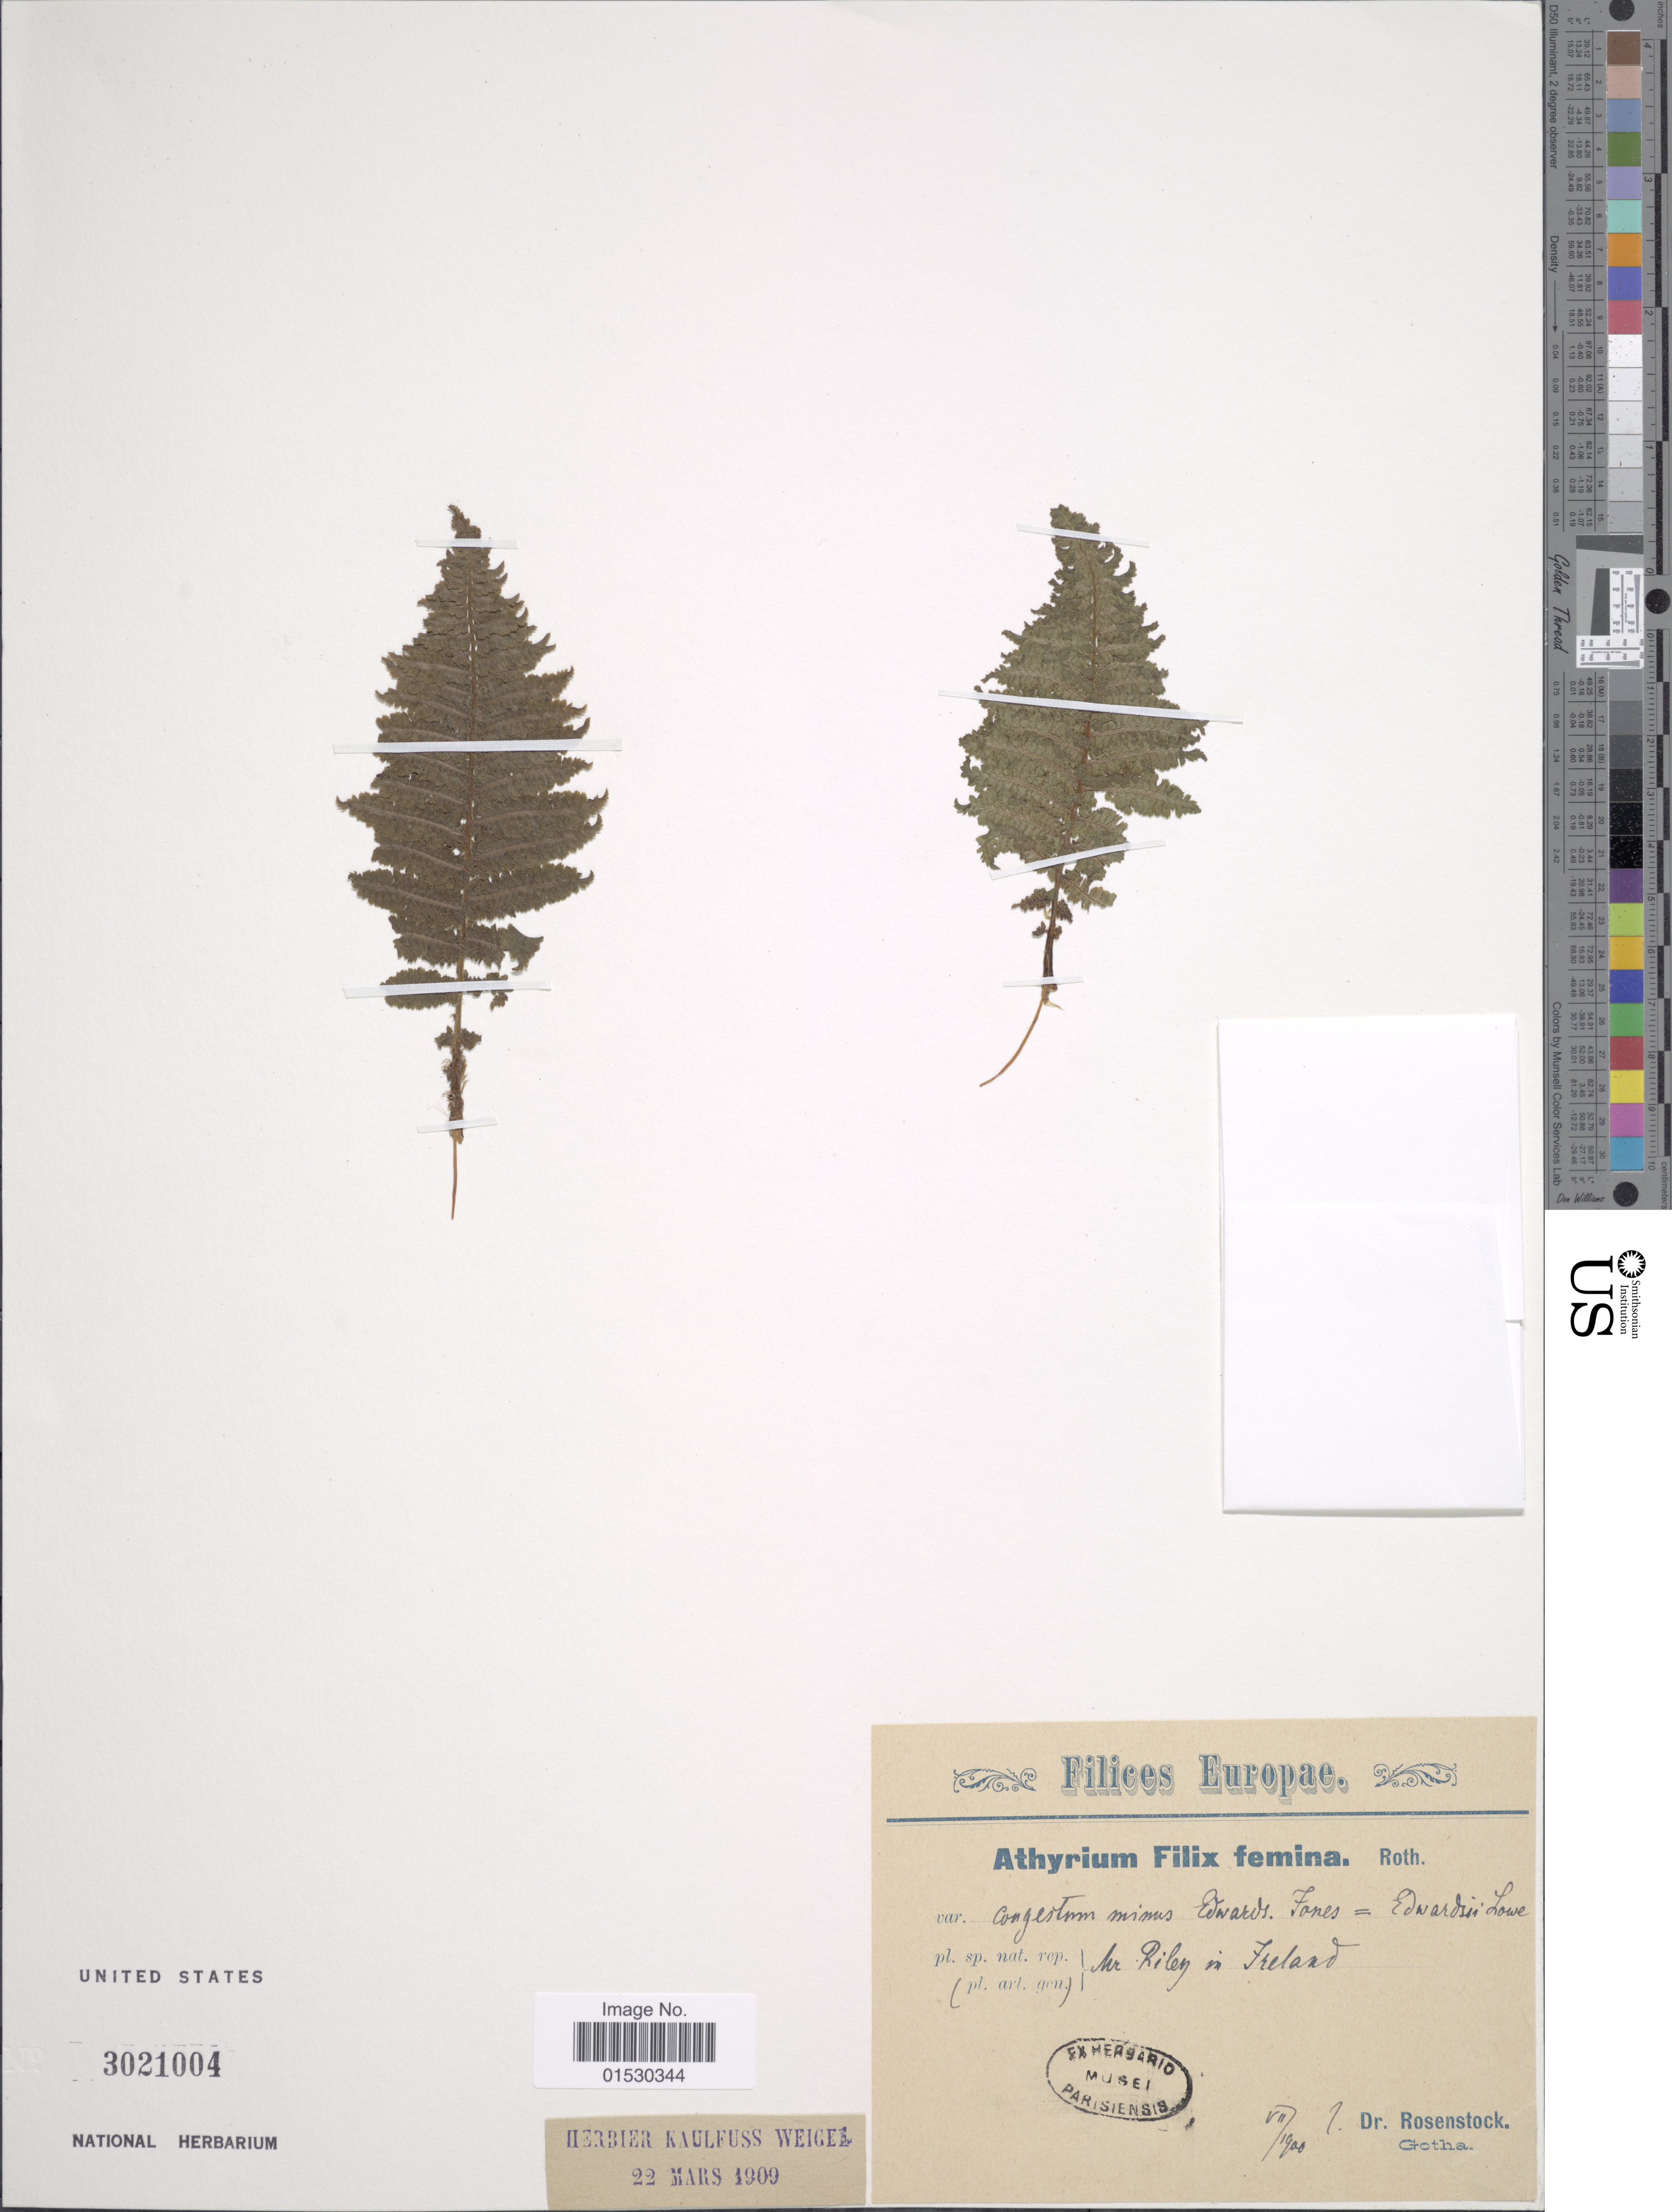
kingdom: Plantae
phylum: Tracheophyta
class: Polypodiopsida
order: Polypodiales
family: Athyriaceae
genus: Athyrium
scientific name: Athyrium filix-femina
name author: (L.) Roth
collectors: E. Rosenstock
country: Ireland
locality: Mr. Riley [interpreted]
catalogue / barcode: US 3021004